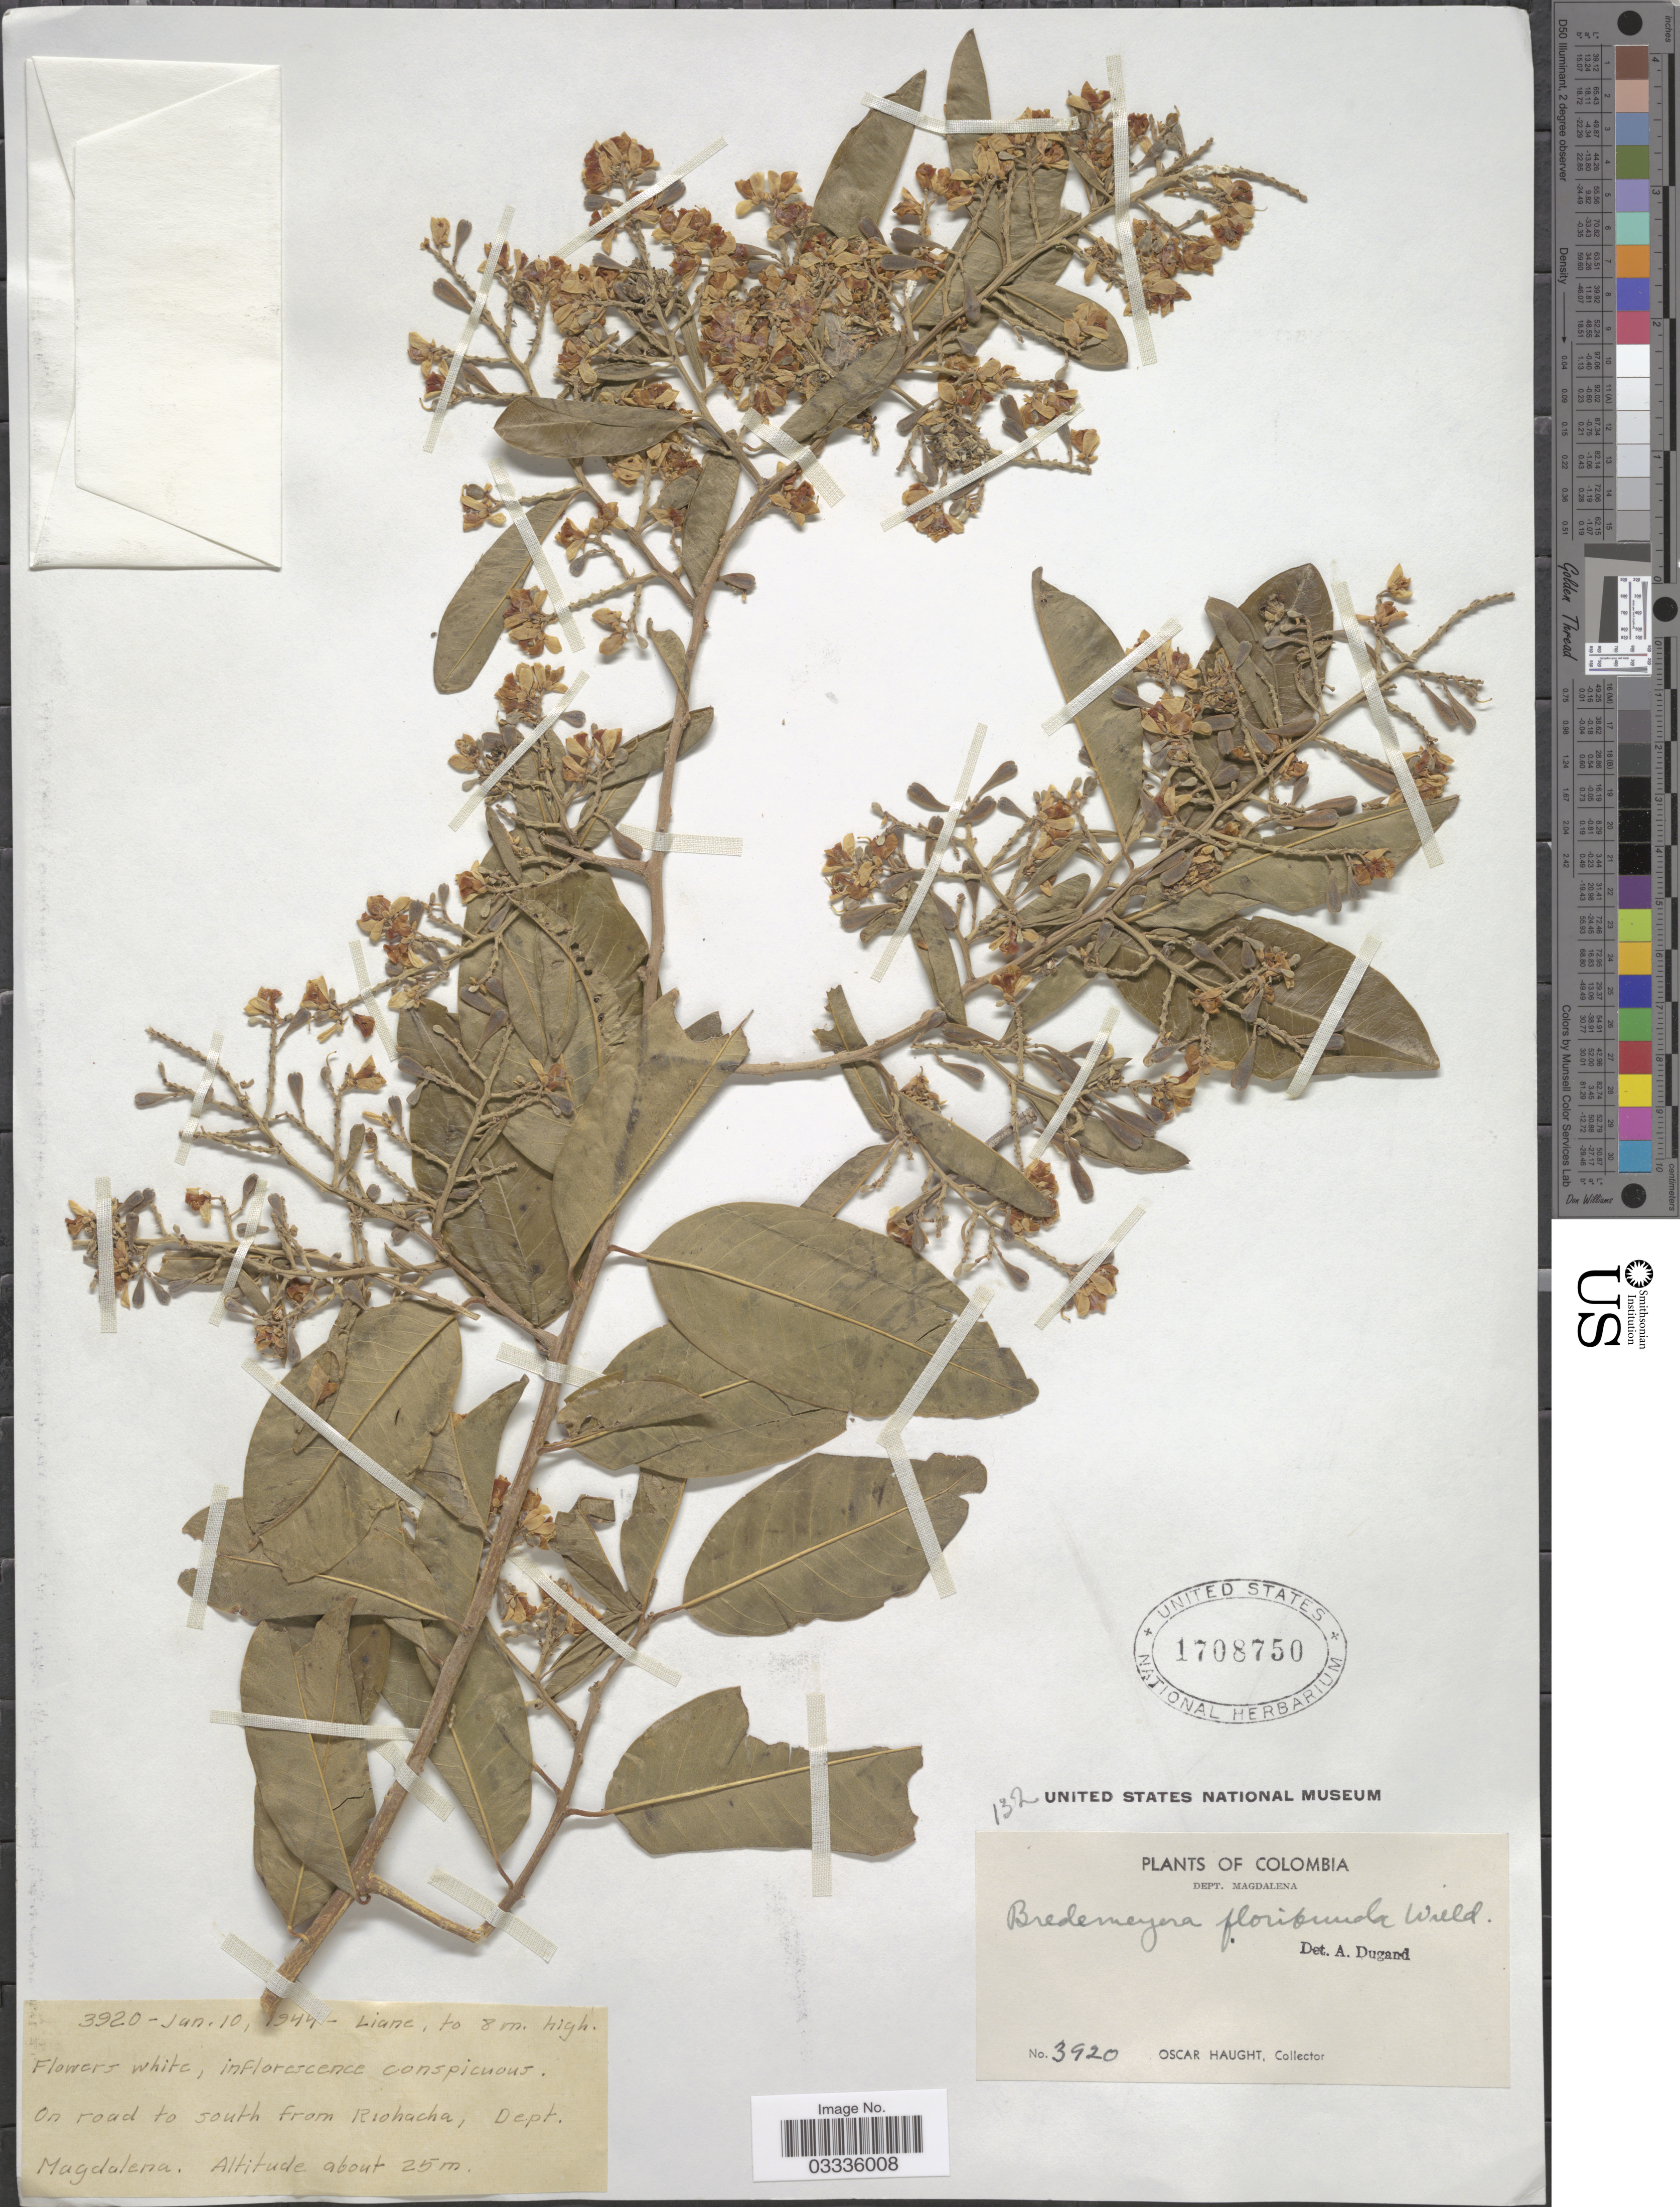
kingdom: Plantae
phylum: Tracheophyta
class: Magnoliopsida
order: Fabales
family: Polygalaceae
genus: Bredemeyera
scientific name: Bredemeyera floribunda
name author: Willd.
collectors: O. L. Haught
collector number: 3920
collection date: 1944-01-10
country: Colombia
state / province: Magdalena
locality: On road to south from Riohacha, Dept. Magdalena.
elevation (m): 25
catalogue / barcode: US 1708750